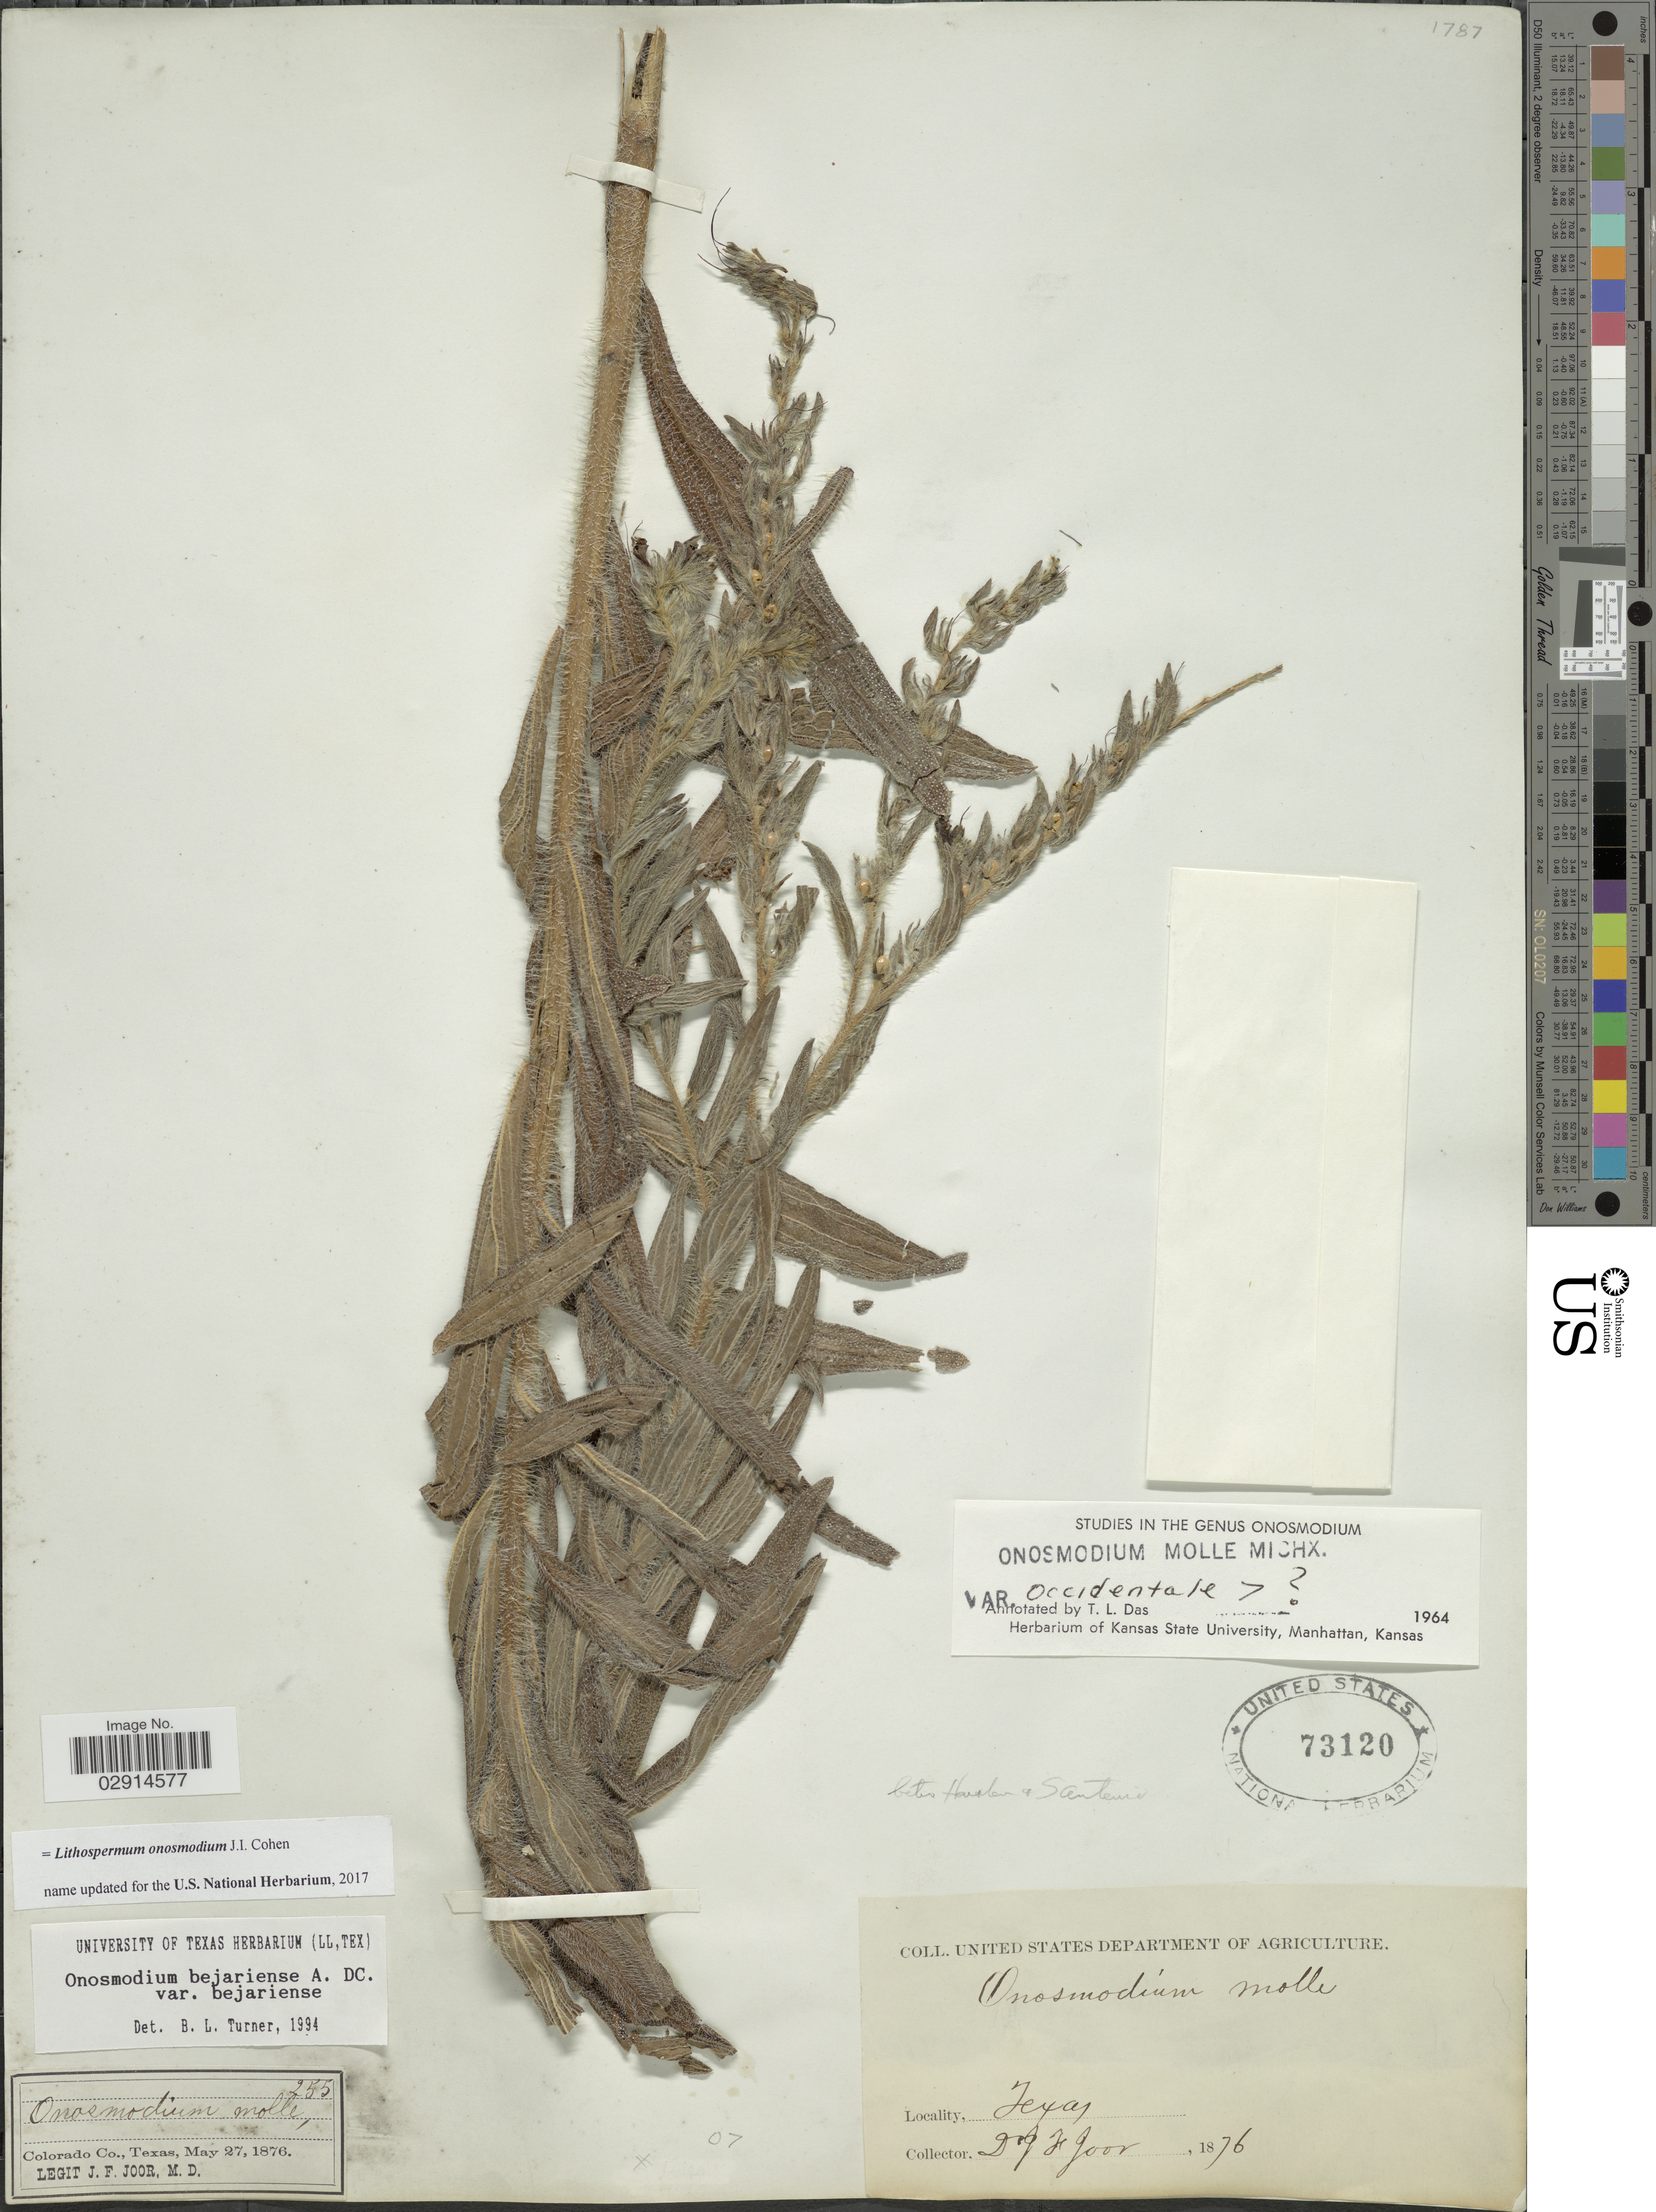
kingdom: Plantae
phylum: Tracheophyta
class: Magnoliopsida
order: Boraginales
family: Boraginaceae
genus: Lithospermum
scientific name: Lithospermum onosmodium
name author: Cohen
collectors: J. F. Joor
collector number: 255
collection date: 1876-05-27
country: United States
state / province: Texas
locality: Colorado Co.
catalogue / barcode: US 73120